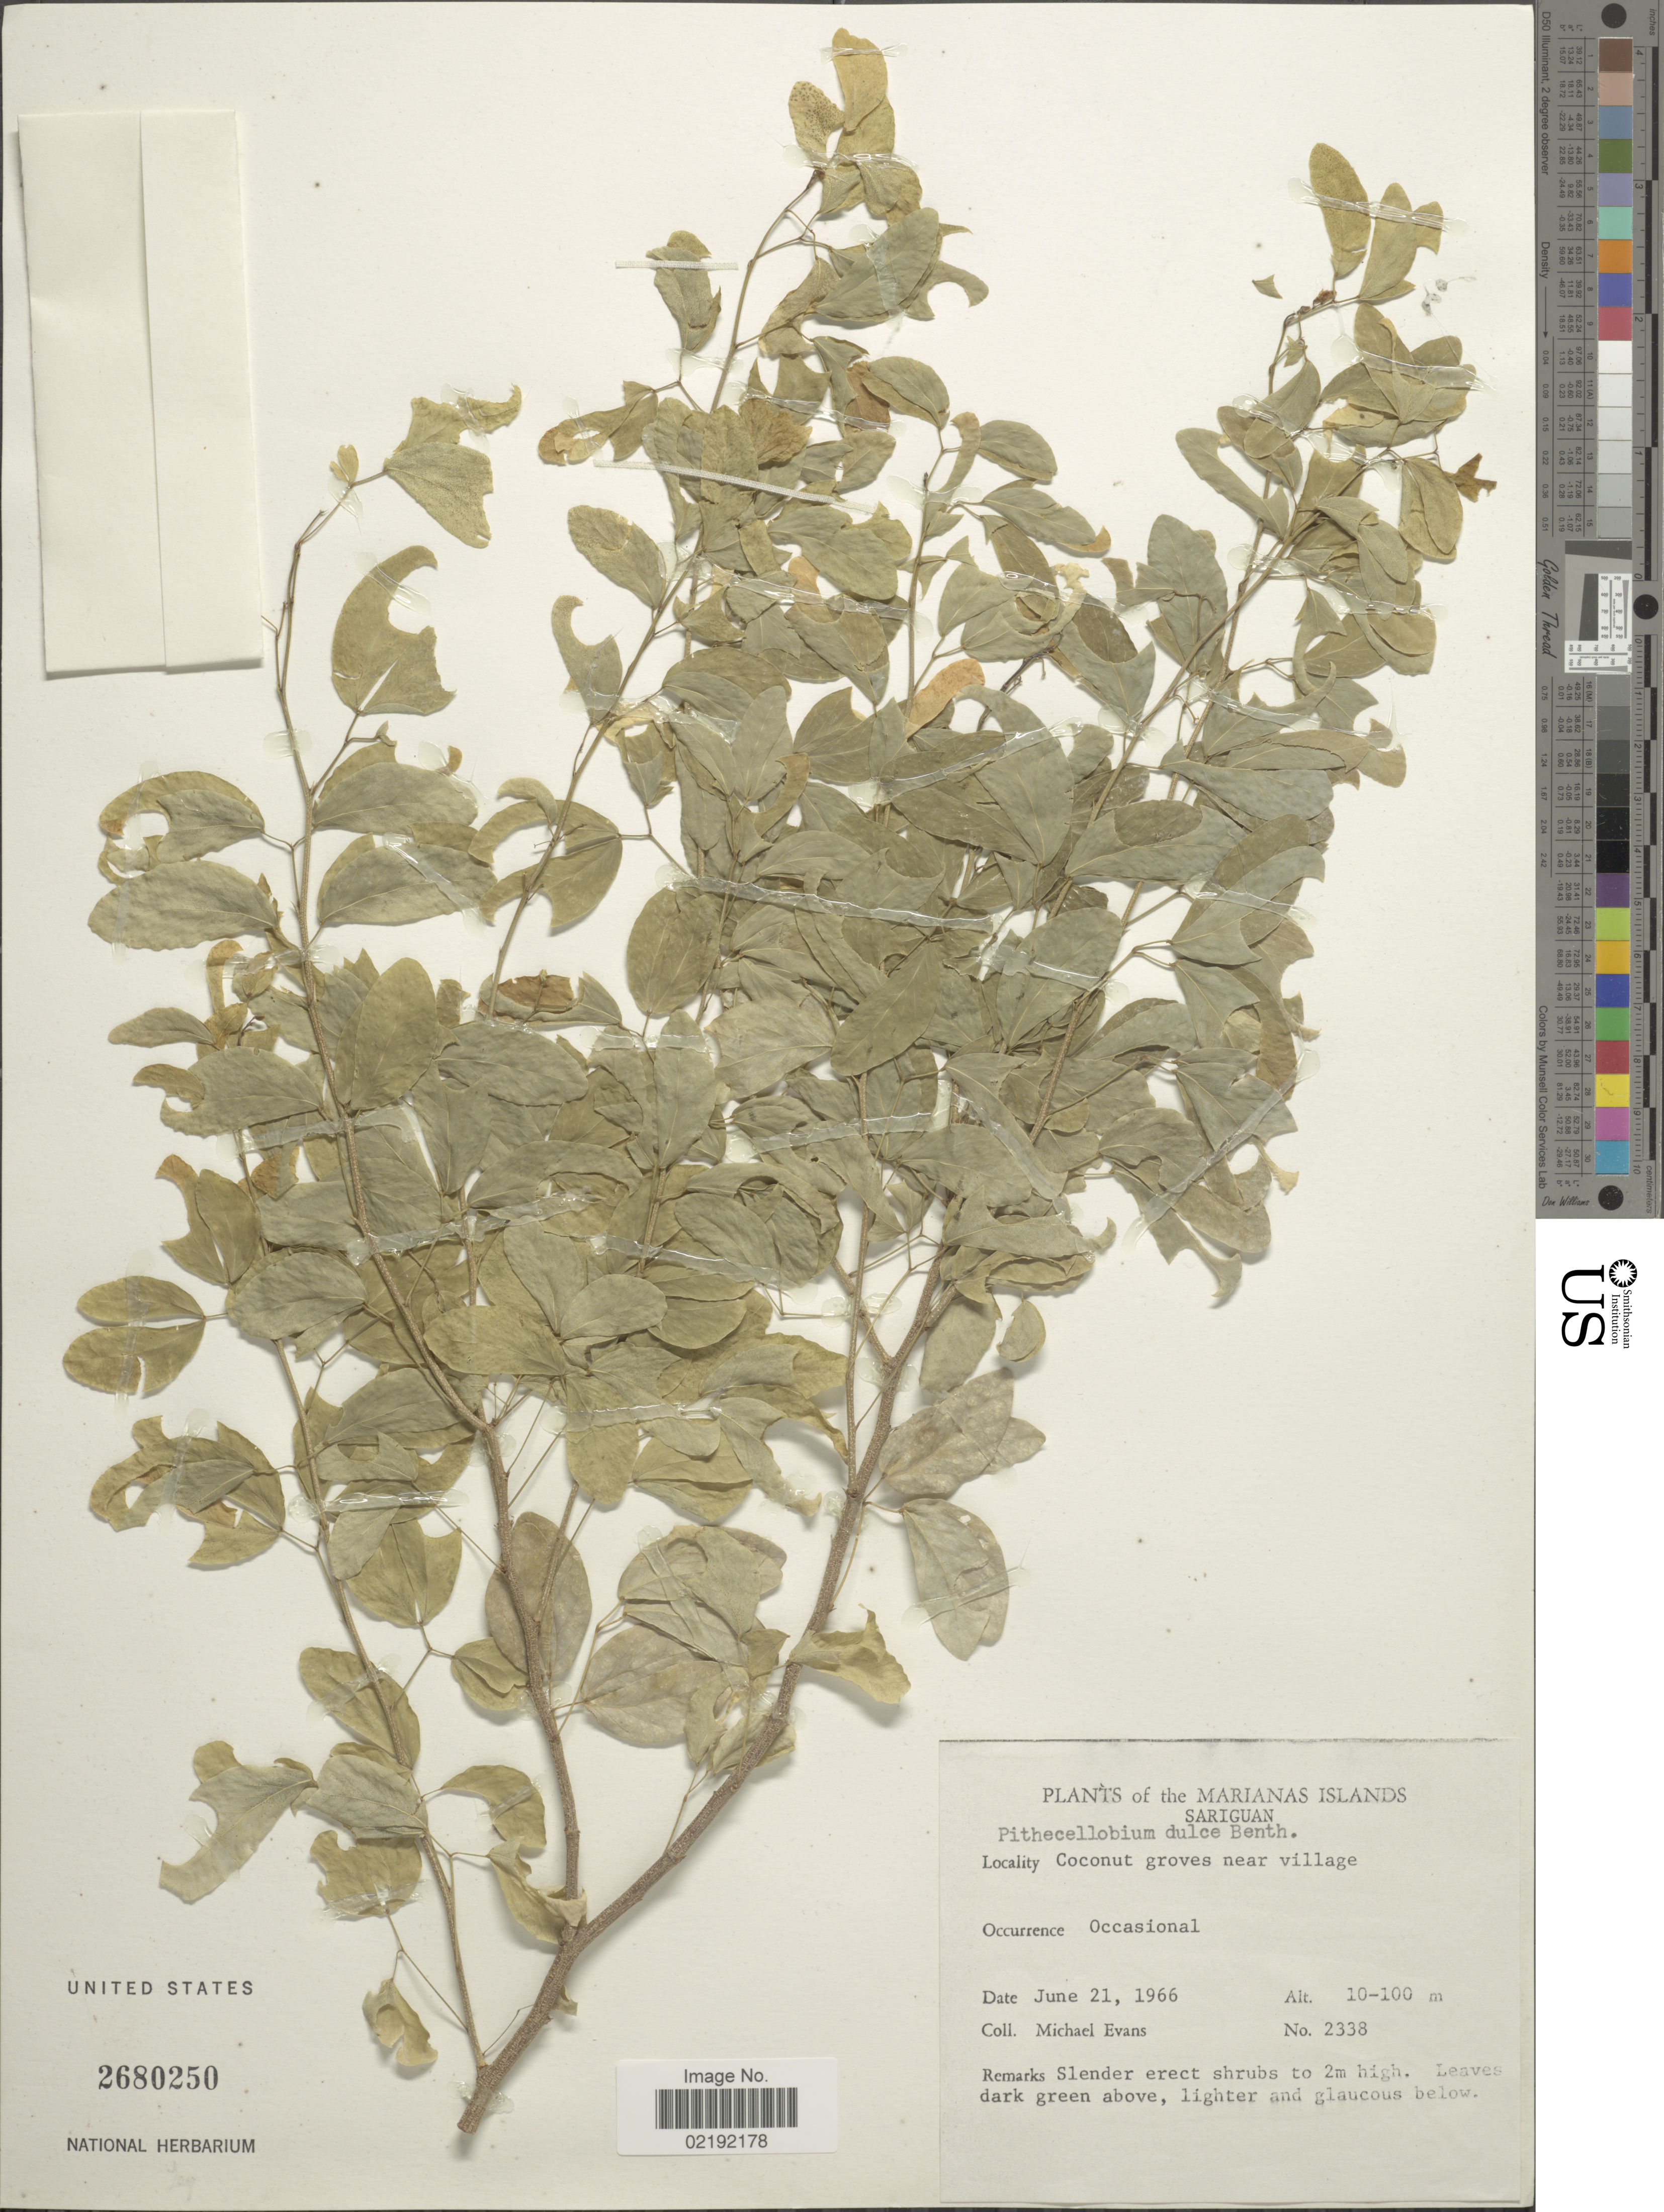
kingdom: Plantae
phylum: Tracheophyta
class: Magnoliopsida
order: Fabales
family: Fabaceae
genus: Pithecellobium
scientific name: Pithecellobium dulce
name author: (Roxb.) Benth.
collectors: M. Evans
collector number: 2338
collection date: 1966-06-21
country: Northern Mariana Islands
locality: Marianas Islands. Sariguan. Coconut groves near village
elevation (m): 10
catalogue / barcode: US 2680250